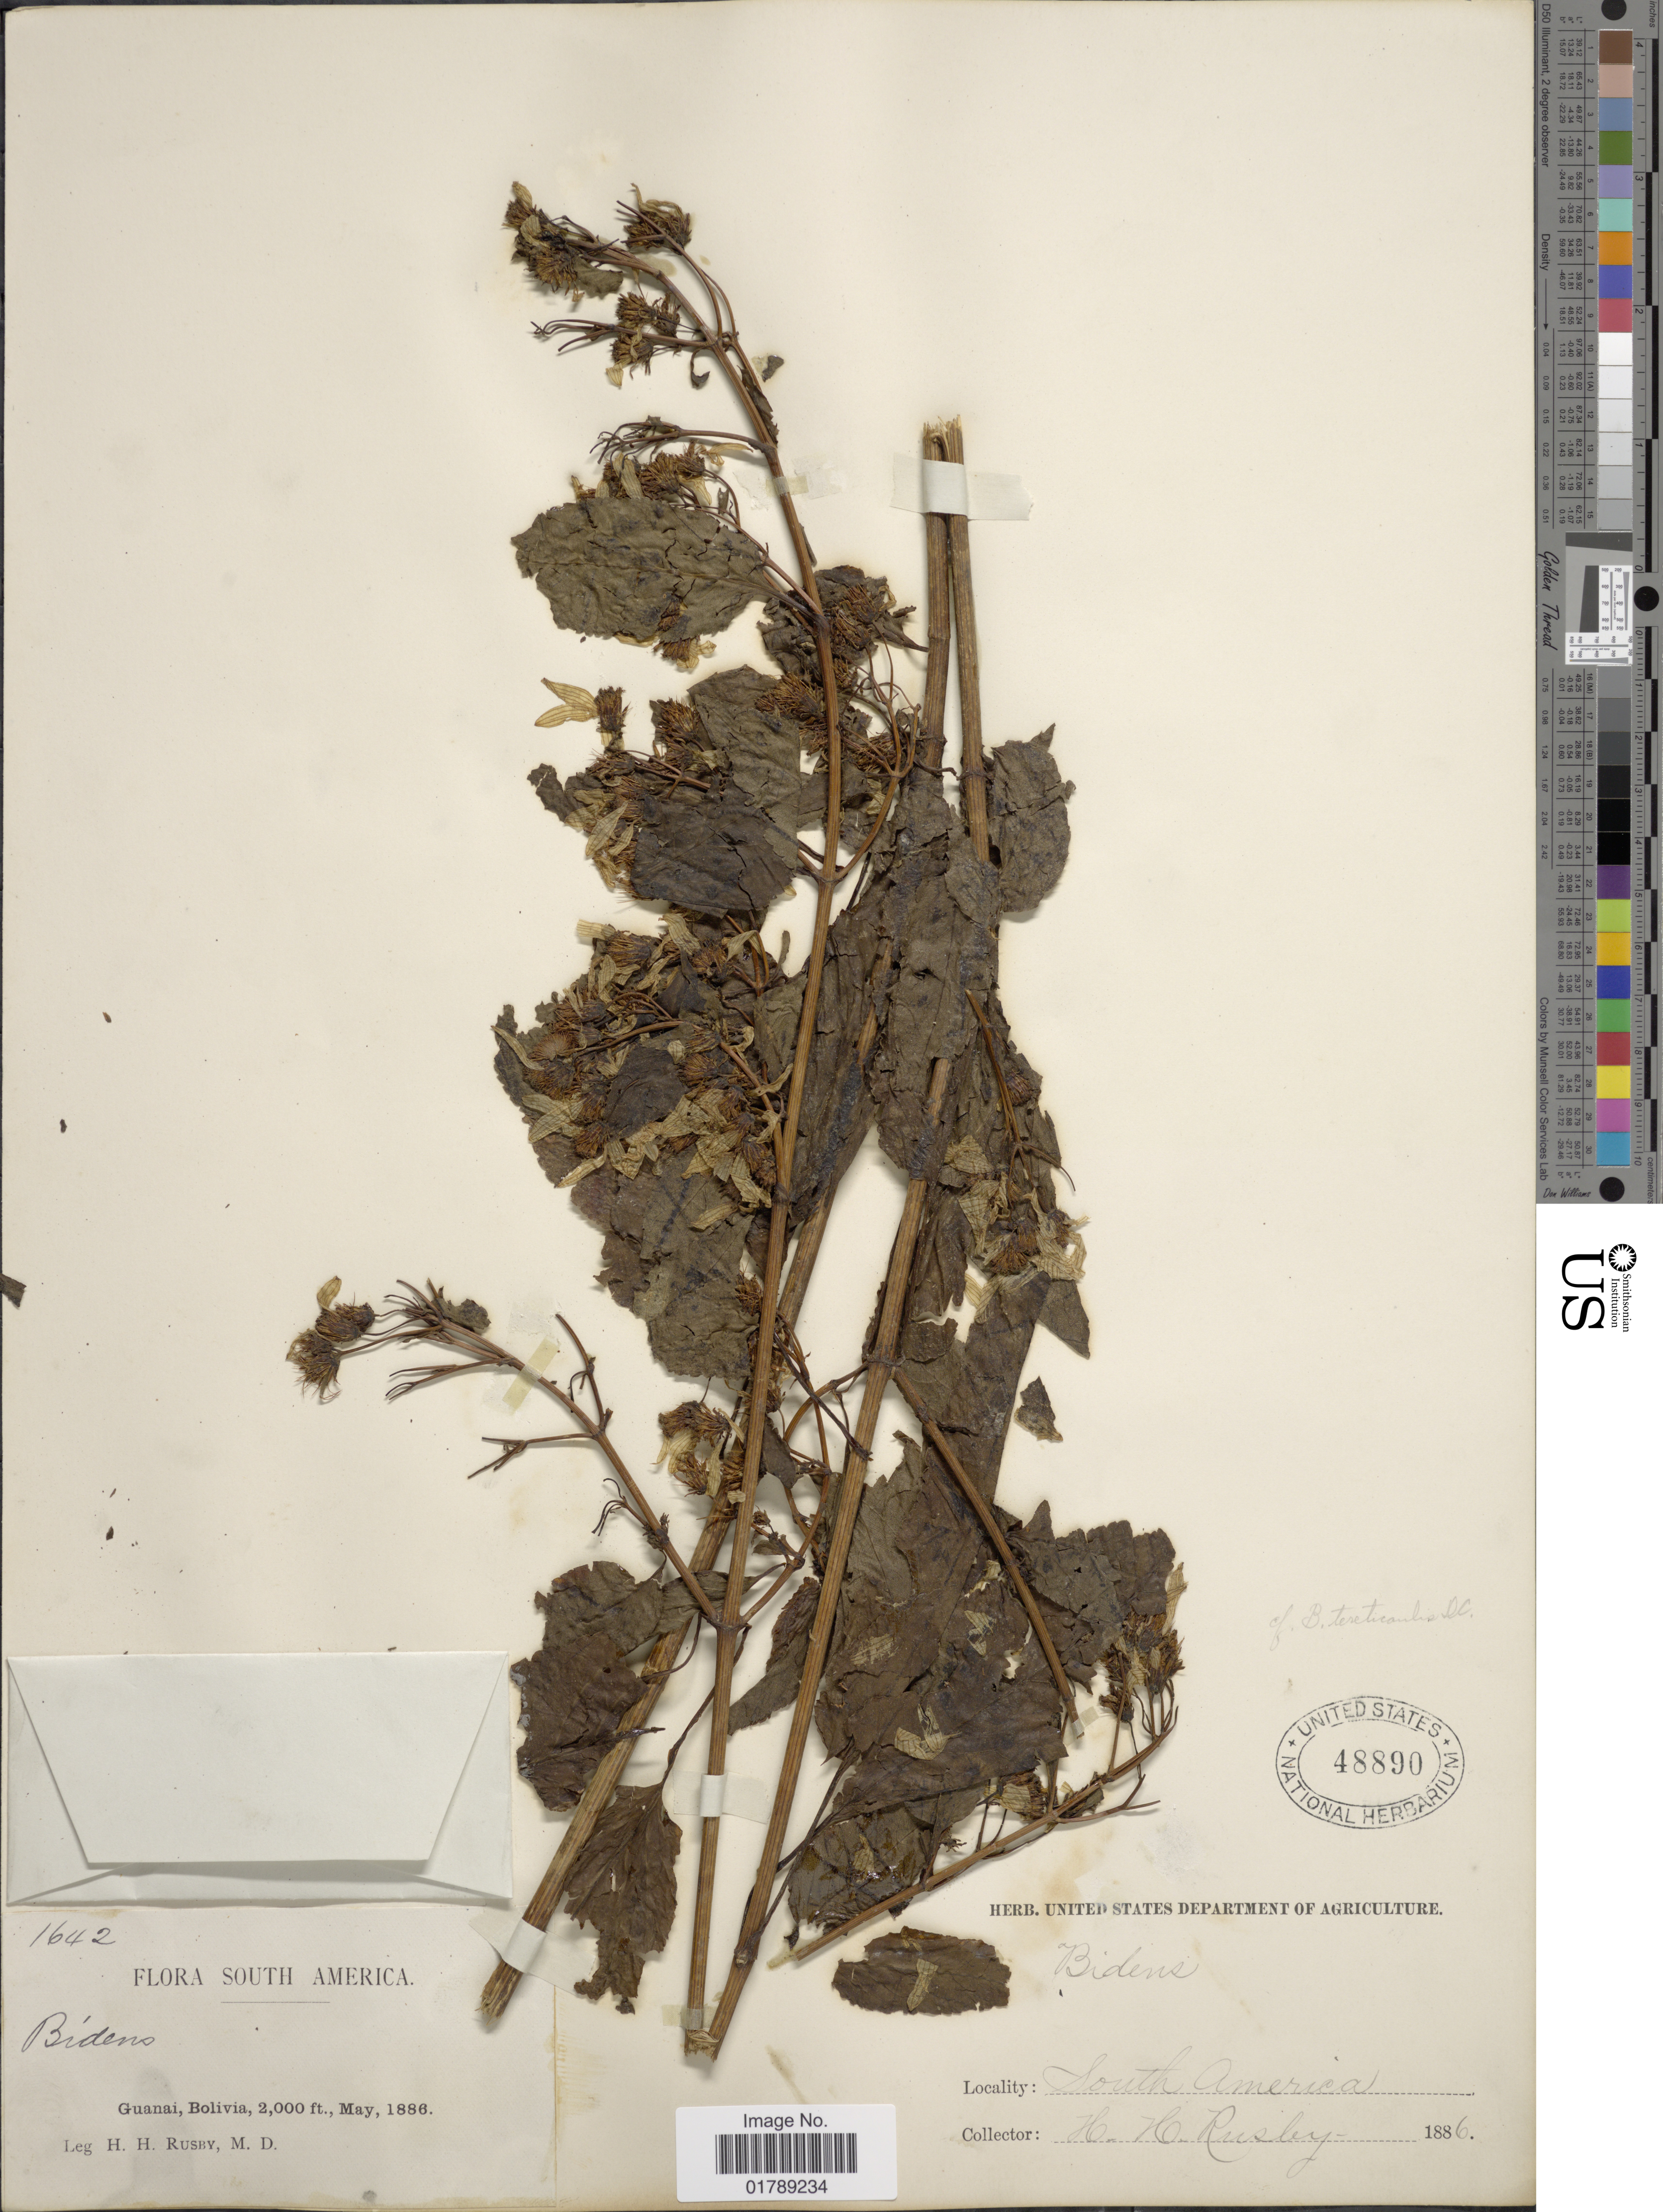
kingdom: Plantae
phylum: Tracheophyta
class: Magnoliopsida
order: Asterales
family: Asteraceae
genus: Bidens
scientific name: Bidens tereticaulis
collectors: H. H. Rusby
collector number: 1642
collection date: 1886-05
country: Bolivia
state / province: La Páz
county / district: Larecaja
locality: Guanay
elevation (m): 610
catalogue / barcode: US 48890